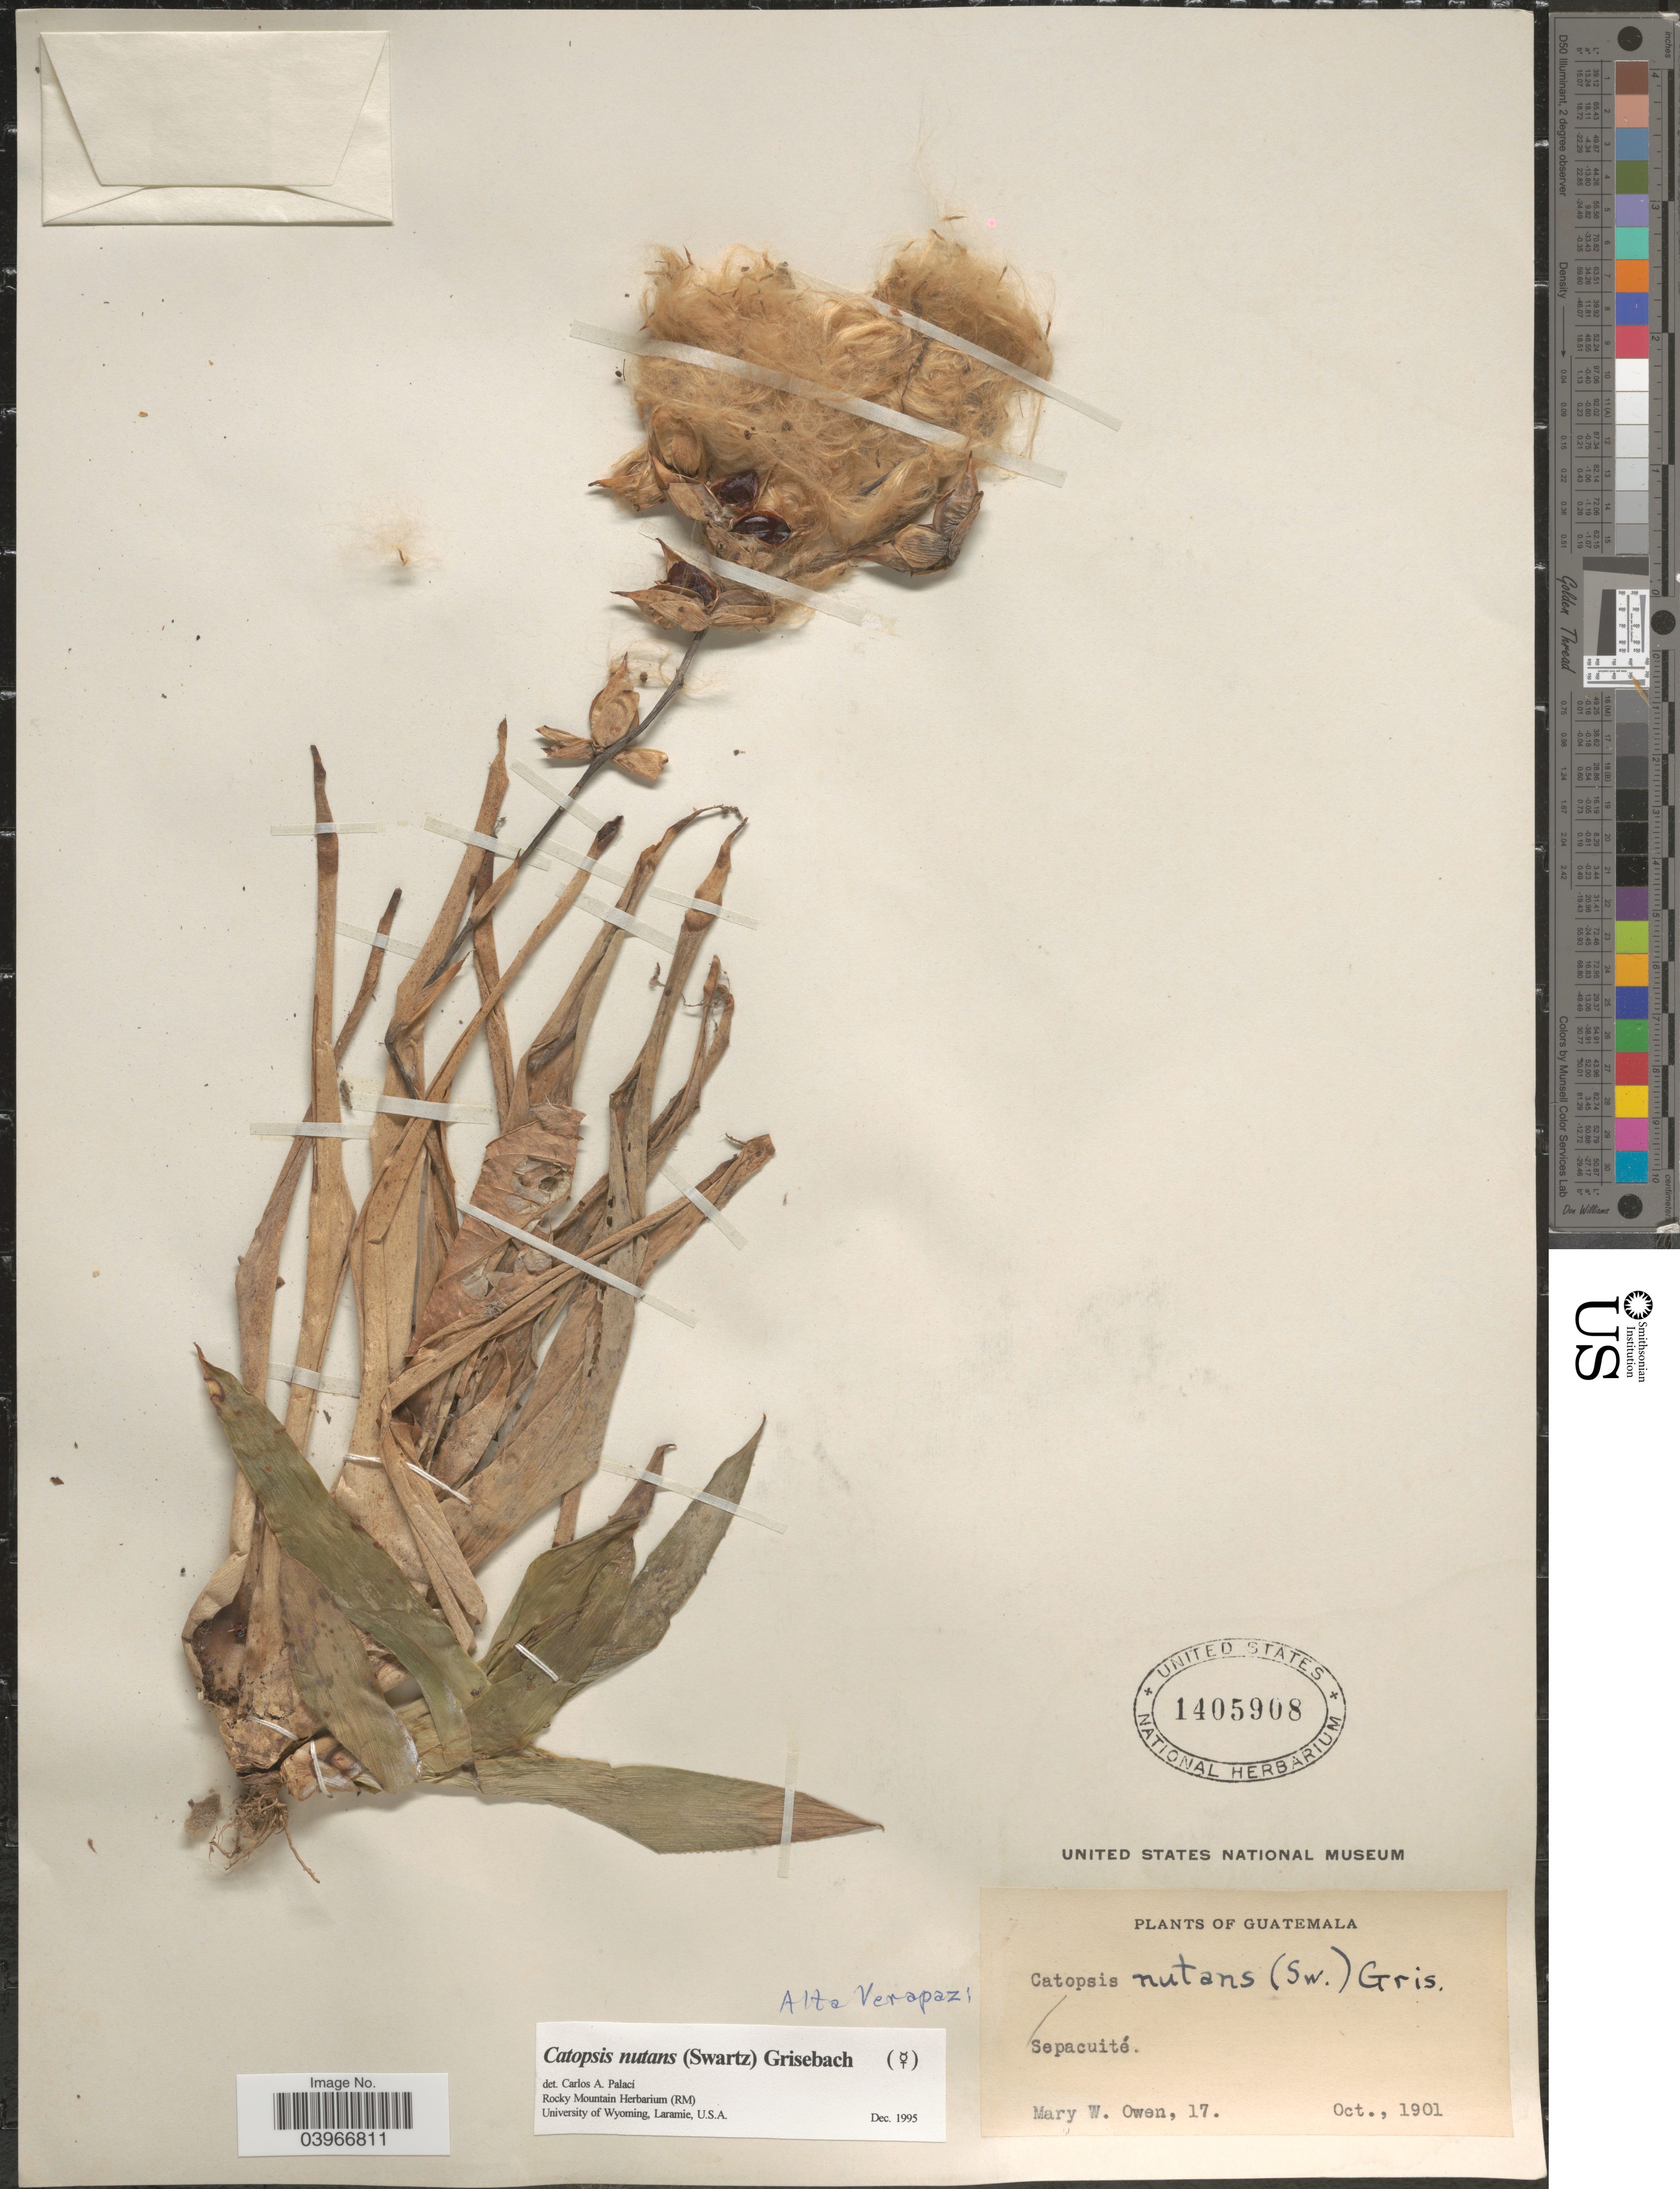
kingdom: Plantae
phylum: Tracheophyta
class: Liliopsida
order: Poales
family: Bromeliaceae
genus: Catopsis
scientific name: Catopsis nutans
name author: (Sw.) Griseb.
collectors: M. W. Owen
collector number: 17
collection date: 1901-10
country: Guatemala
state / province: Alta Verapaz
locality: Sepacuité.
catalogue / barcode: US 1405908